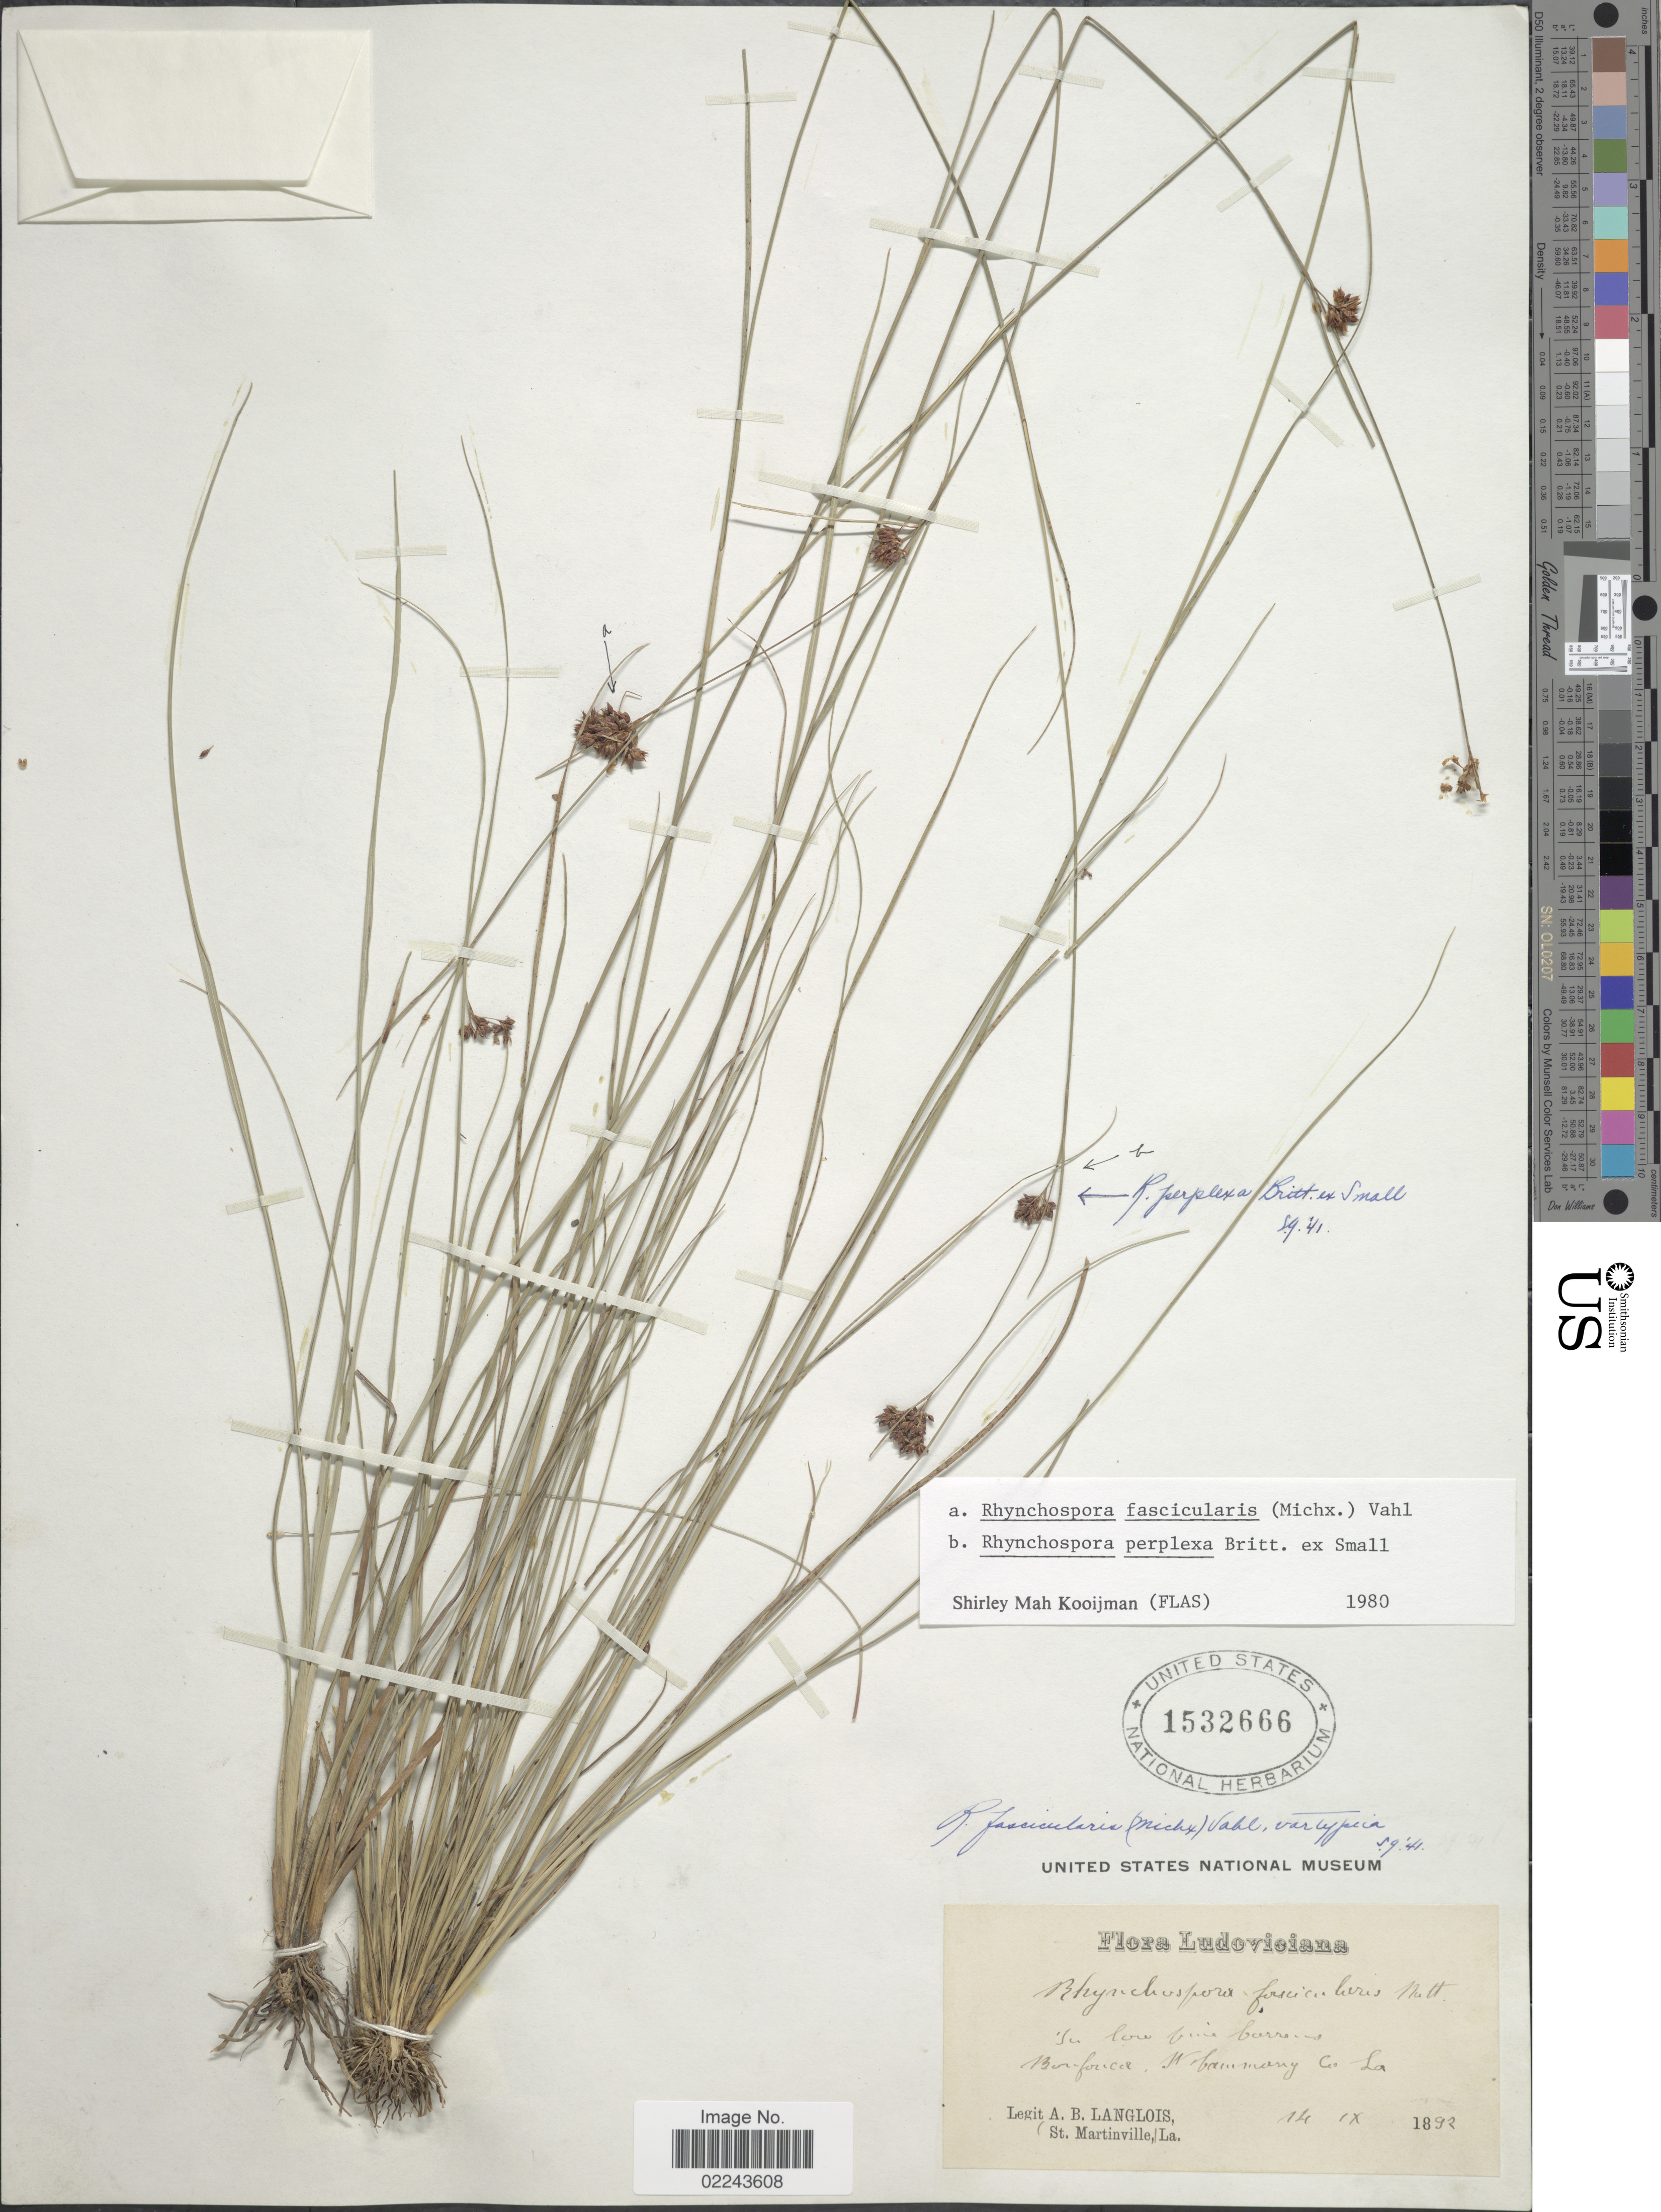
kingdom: Plantae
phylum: Tracheophyta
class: Liliopsida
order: Poales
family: Cyperaceae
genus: Rhynchospora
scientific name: Rhynchospora fascicularis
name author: (Michx.) Vahl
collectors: A. Langlois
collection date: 1892-09-14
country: United States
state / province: Louisiana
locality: St. Tommany Co.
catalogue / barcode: US 1532666